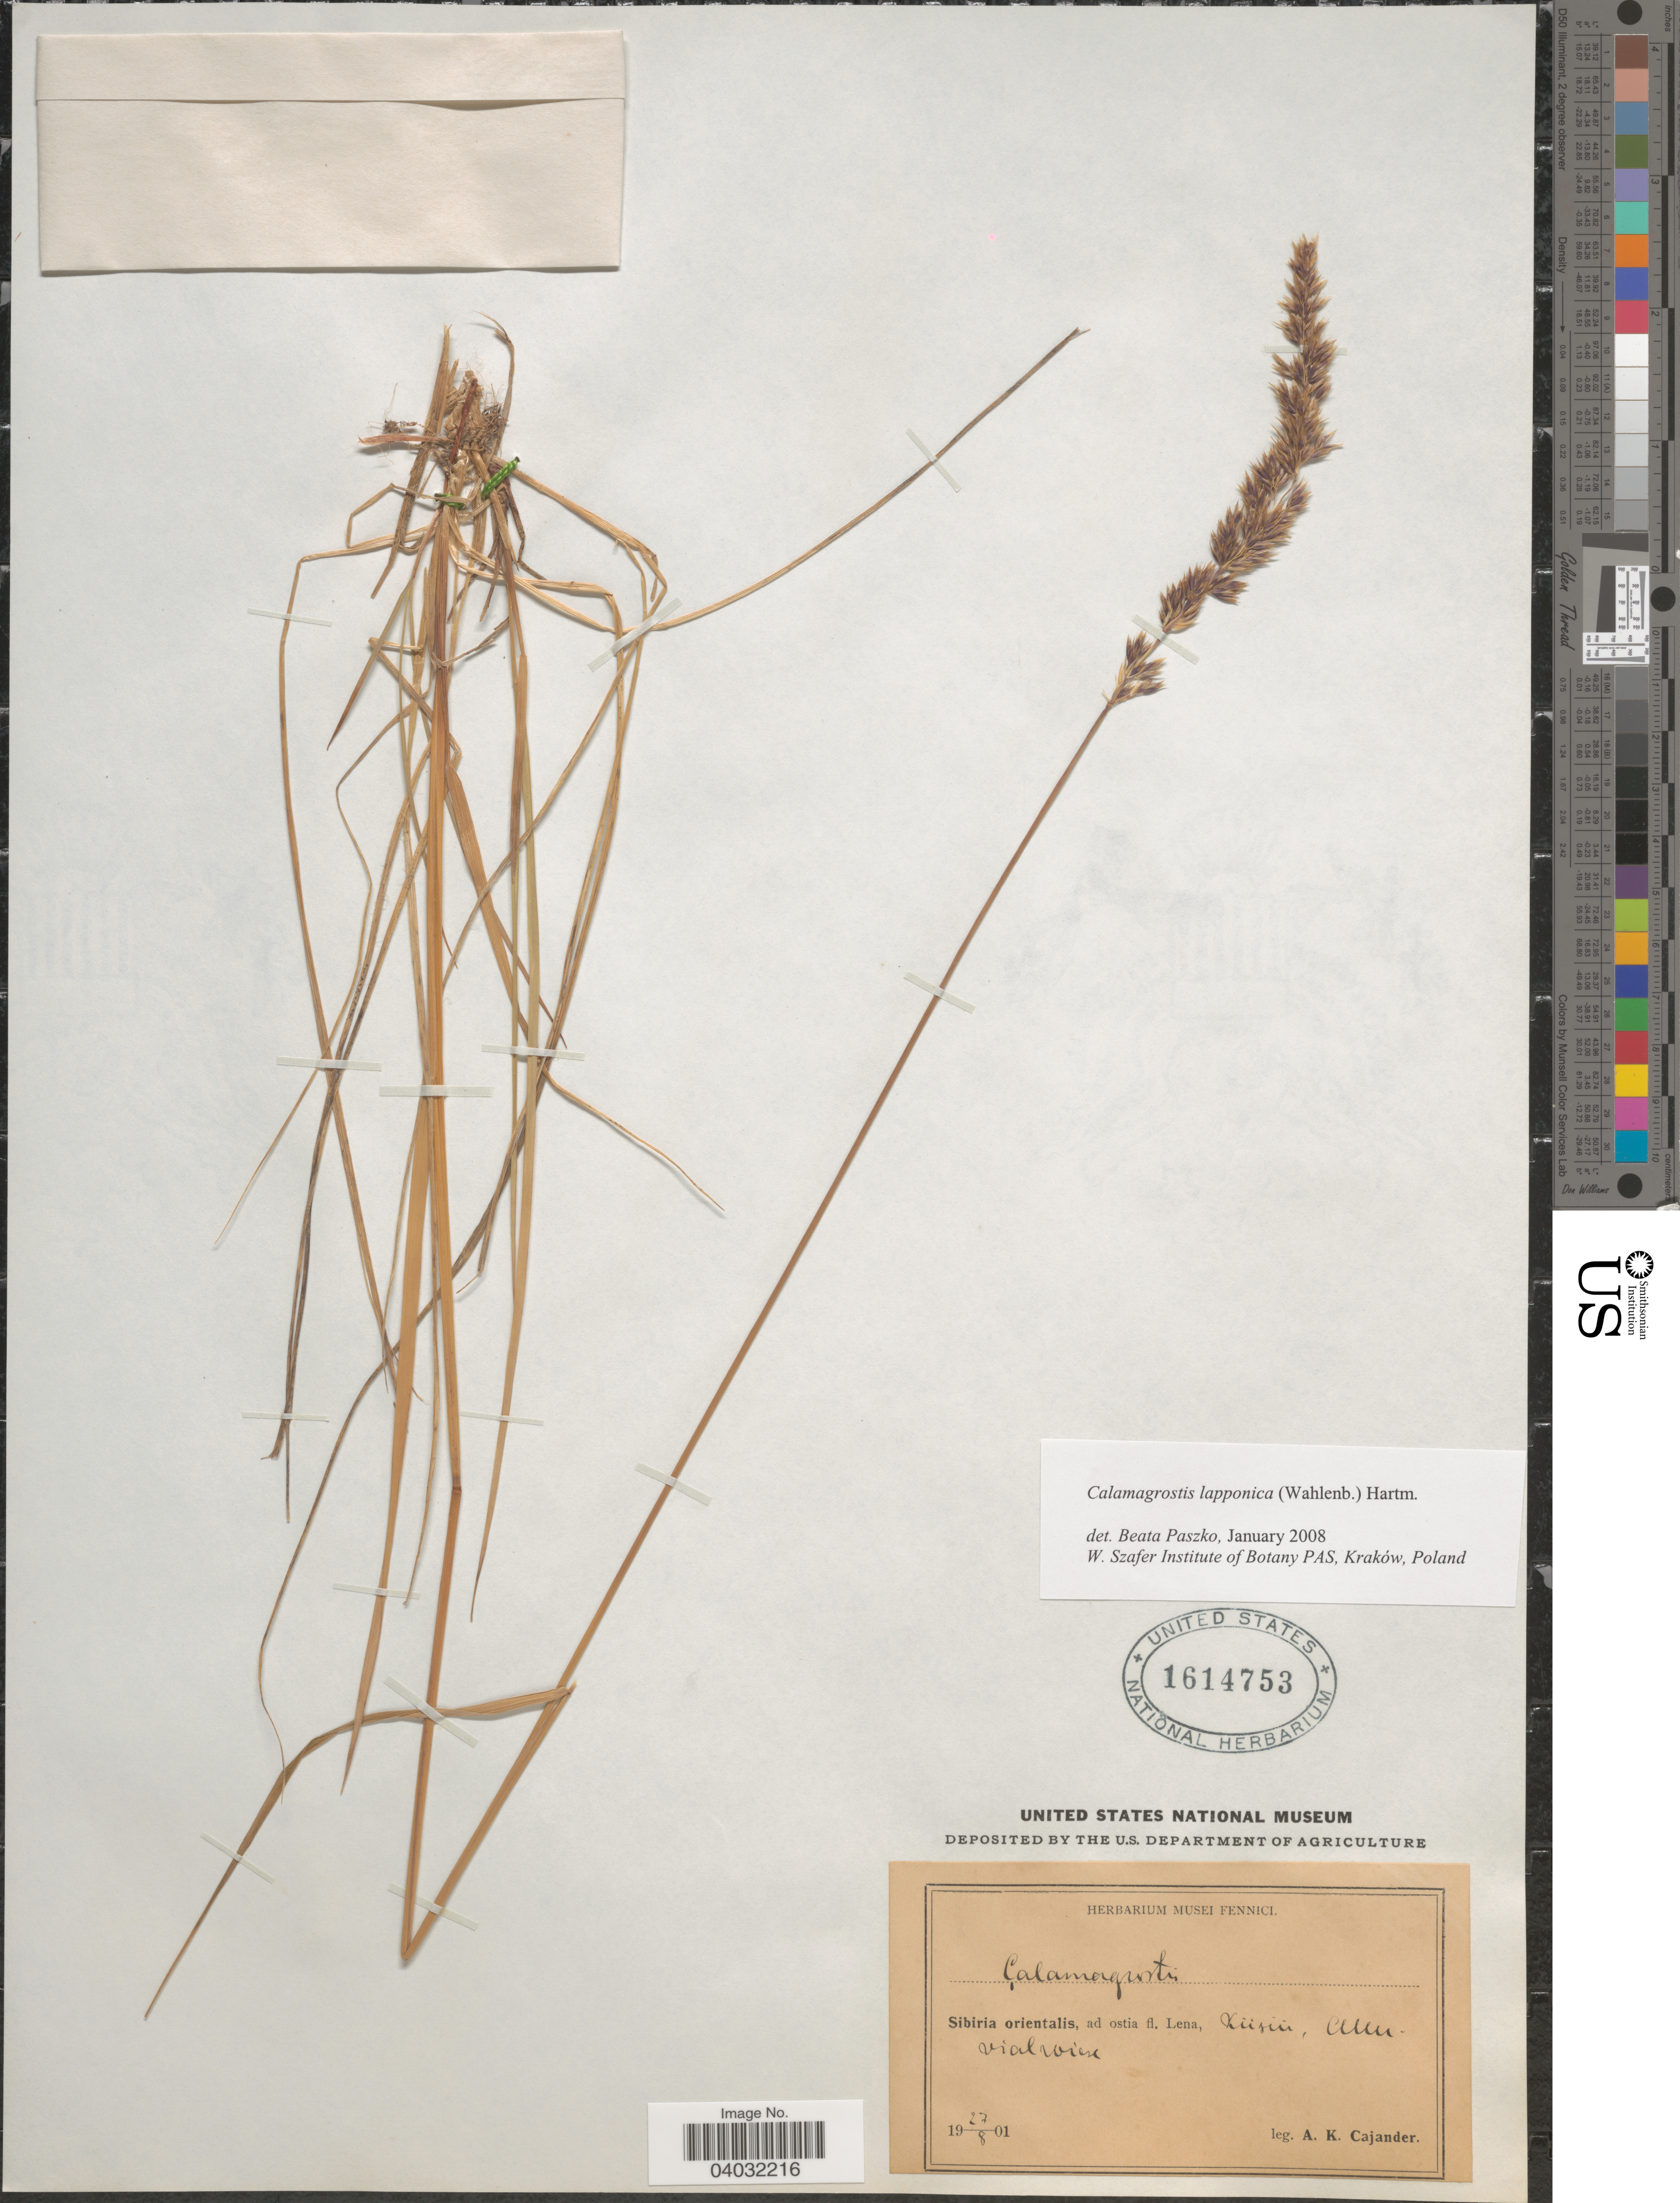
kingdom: Plantae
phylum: Tracheophyta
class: Liliopsida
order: Poales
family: Poaceae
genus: Calamagrostis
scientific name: Calamagrostis lapponica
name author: (Wahlenb.) Hartm.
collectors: A. Cajander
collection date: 1901-08-27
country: Russian Federation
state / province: Irkutsk/Sakha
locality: Sibiria orientalis, ad ostia fl. Lena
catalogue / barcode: US 1614753